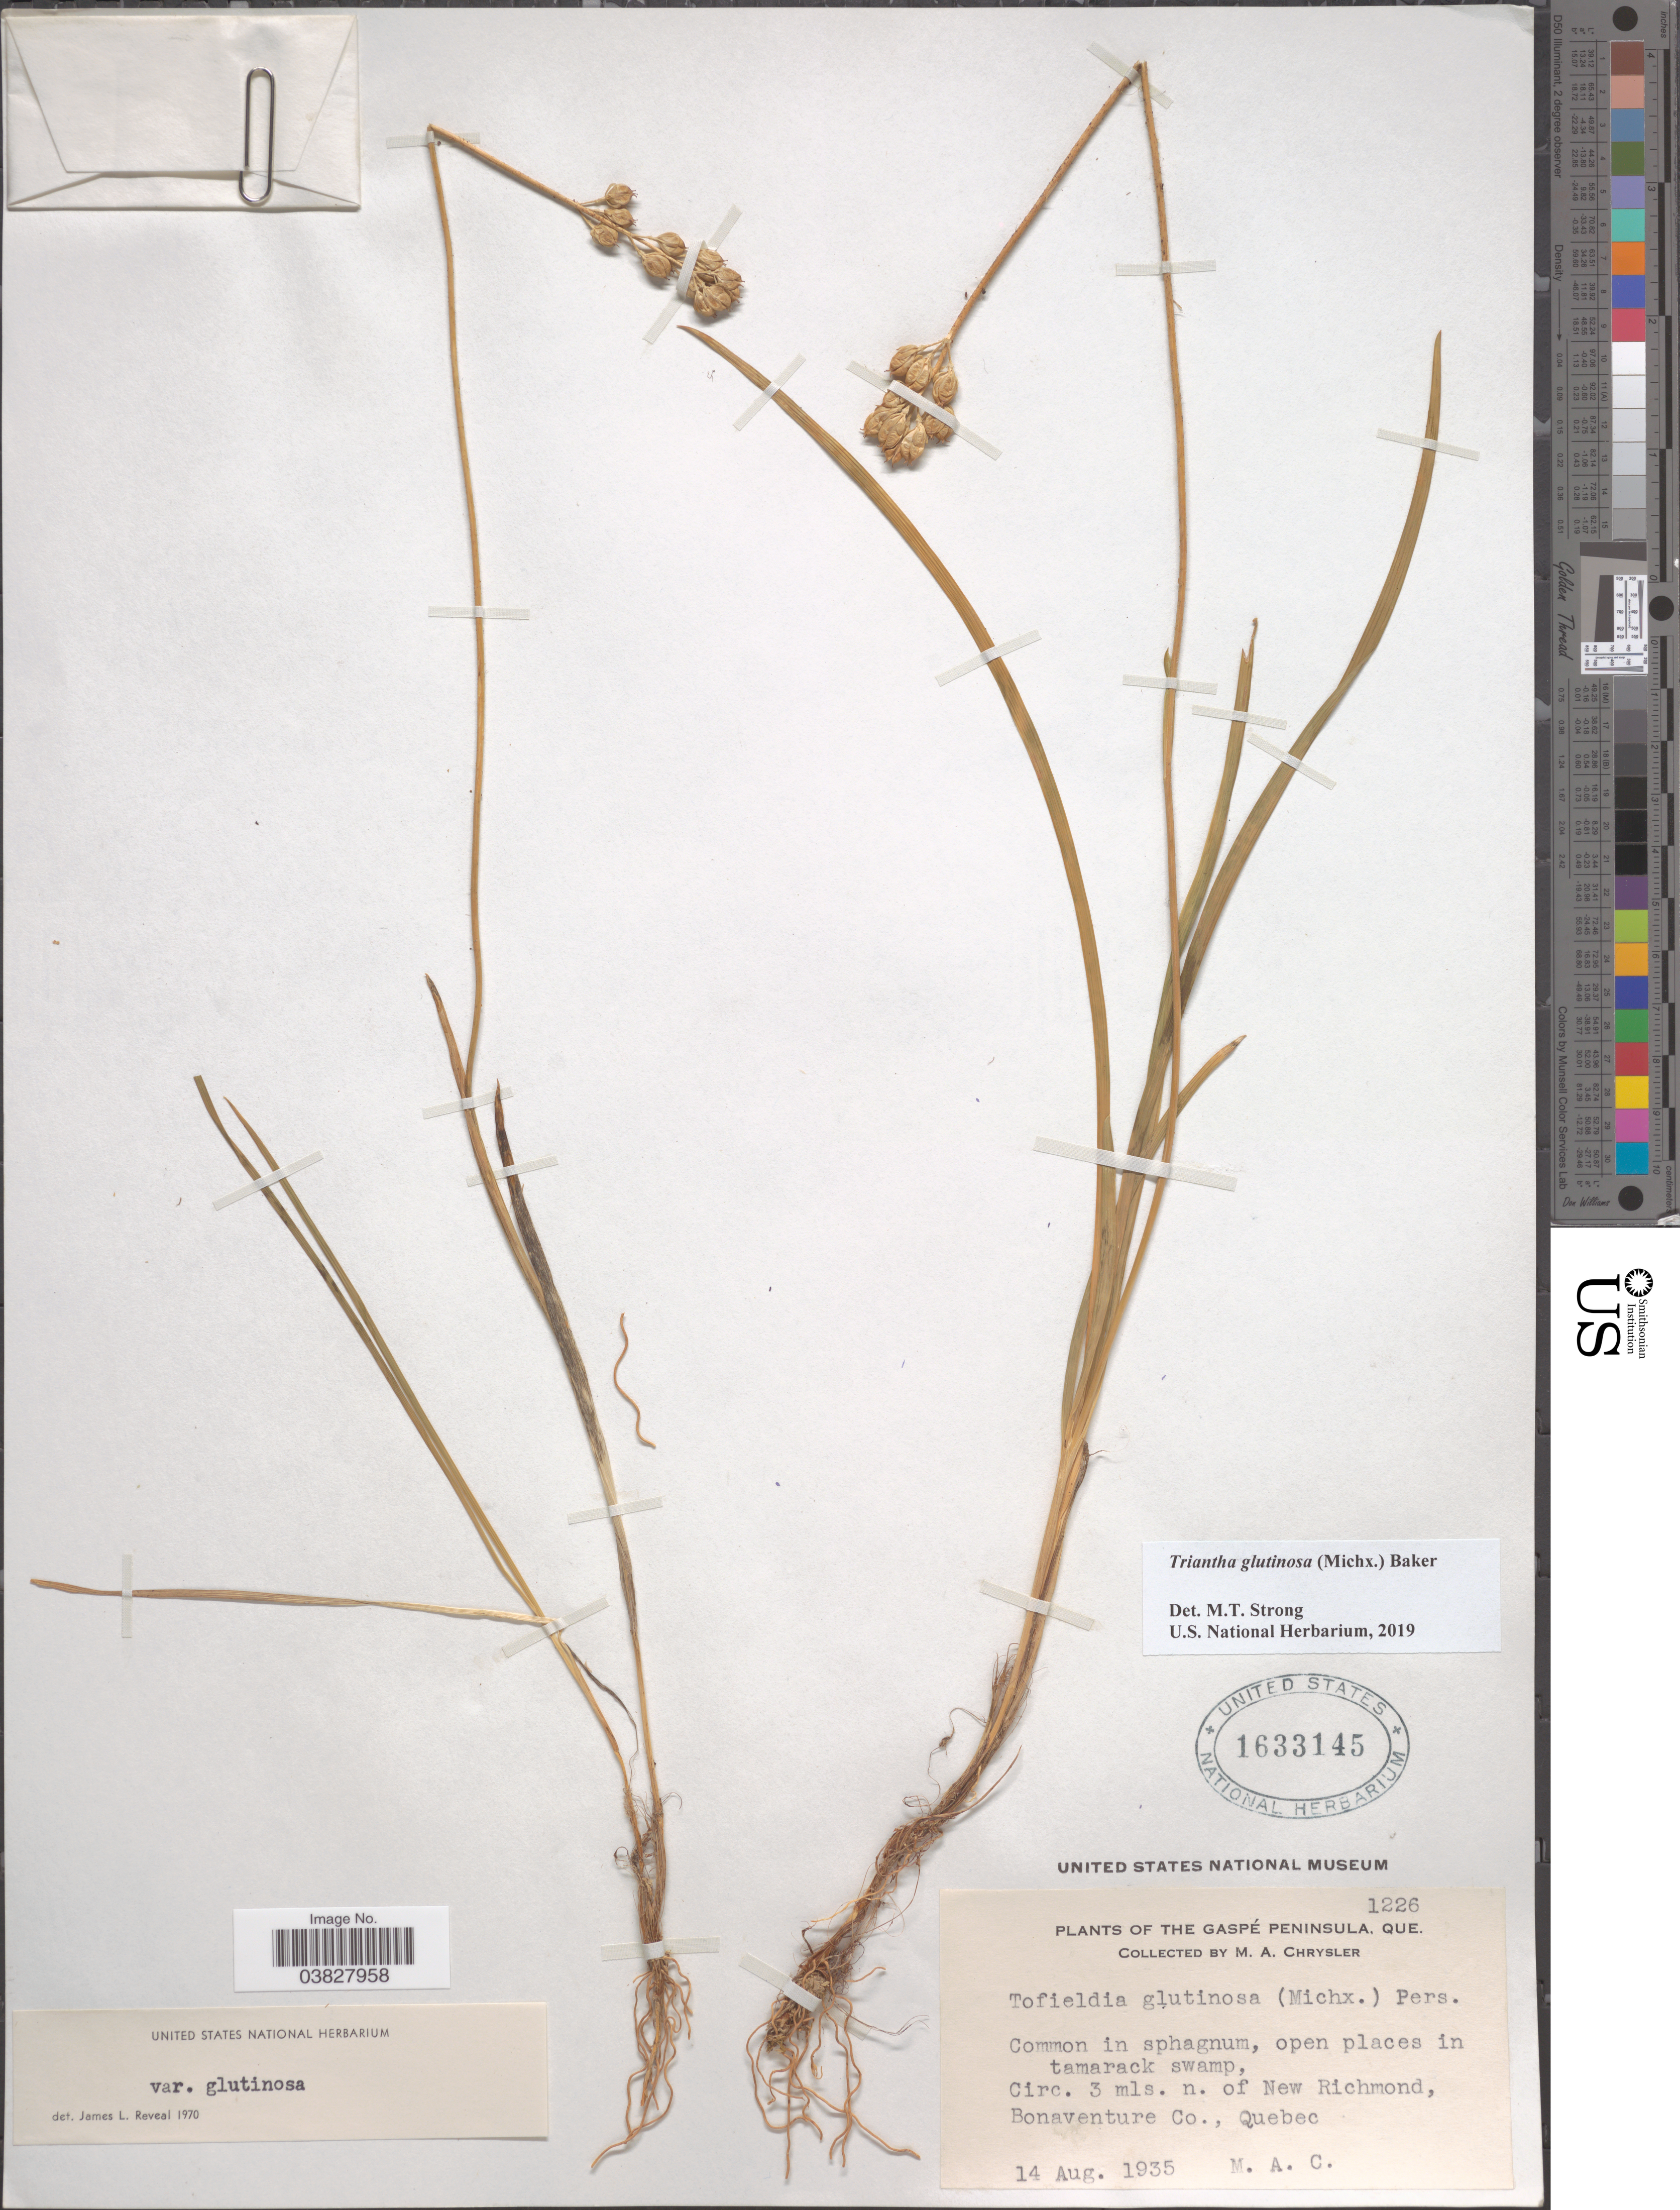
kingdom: Plantae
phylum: Tracheophyta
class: Liliopsida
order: Alismatales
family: Tofieldiaceae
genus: Triantha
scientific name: Triantha glutinosa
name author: (Michx.) Baker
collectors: M. Chrysler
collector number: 1226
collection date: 1935-08-14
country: Canada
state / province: Quebec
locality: The Gaspé Peninsula. Open places in tamarack swamp, Circ. 3 mls. n. of New Richmond, Bonaventure Co.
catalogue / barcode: US 1633145